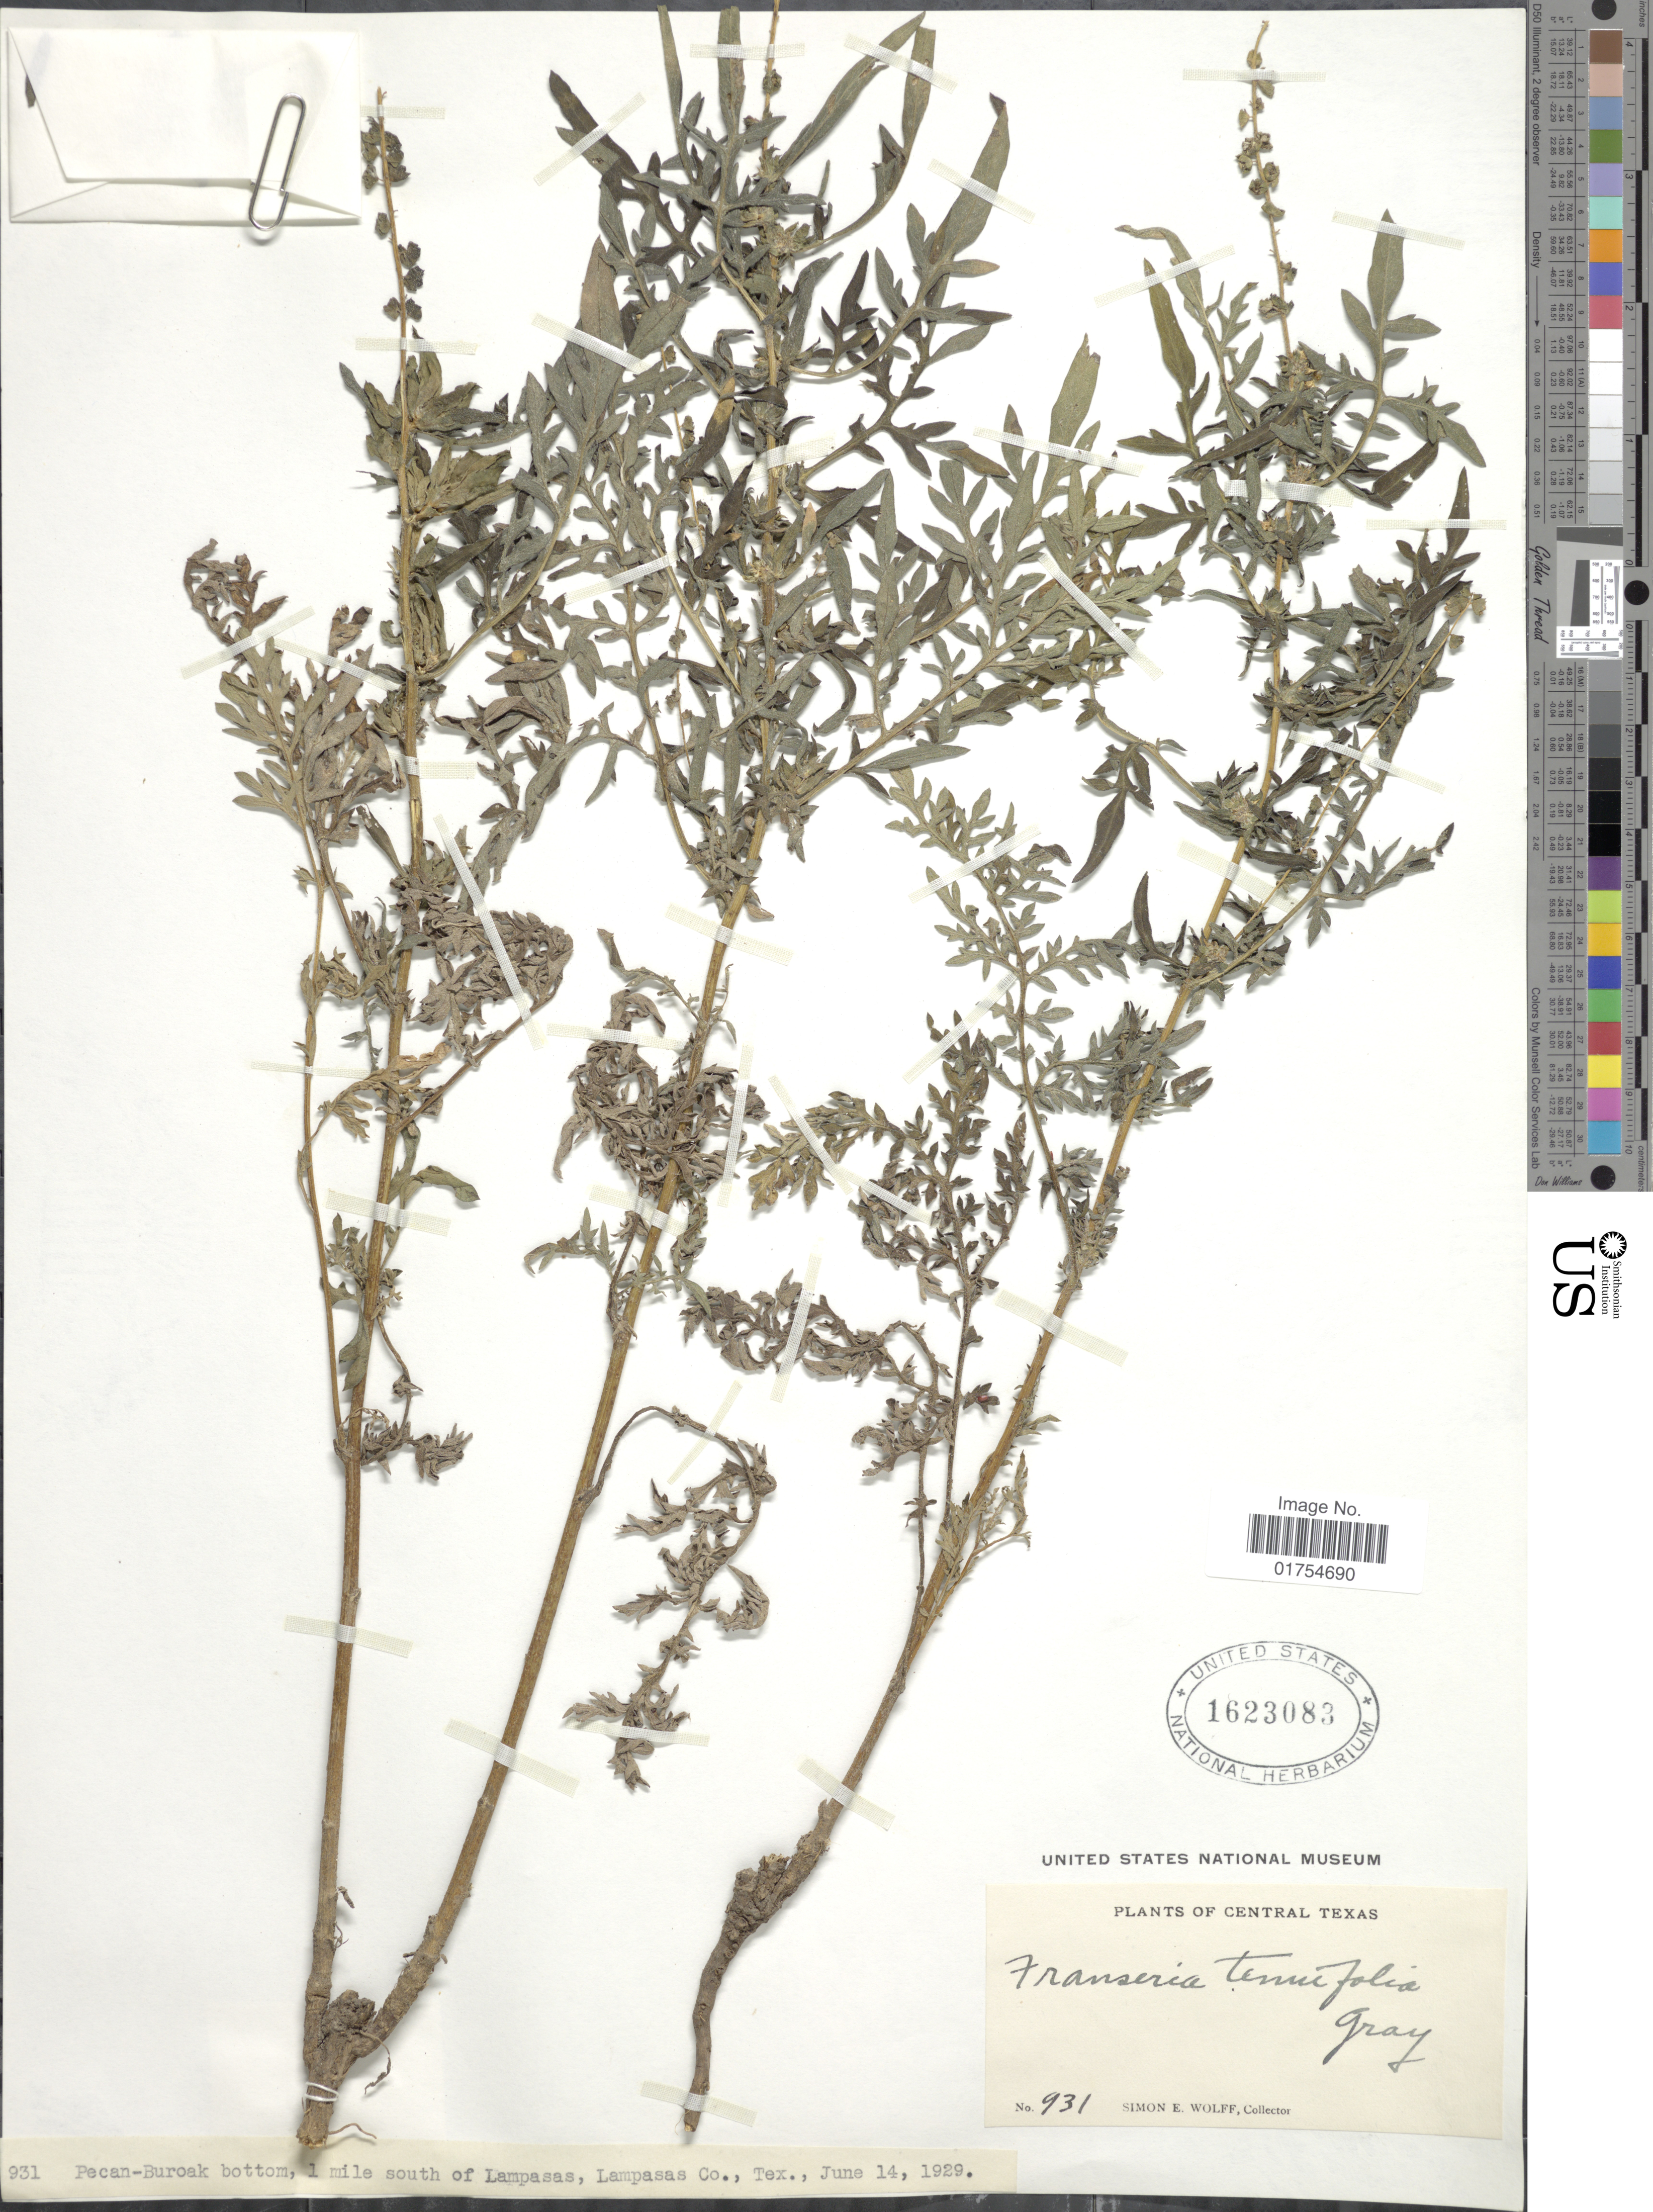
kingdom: Plantae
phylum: Tracheophyta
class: Magnoliopsida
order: Asterales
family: Asteraceae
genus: Franseria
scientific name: Franseria tenuifolia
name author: Harv. & A. Gray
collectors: S. E. Wolff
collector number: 931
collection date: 1929-06-14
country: United States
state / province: Texas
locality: Central Texas. Pecan-Buroak bottom, 1 mile south of Lampasas, Lampasas Co.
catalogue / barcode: US 1623083